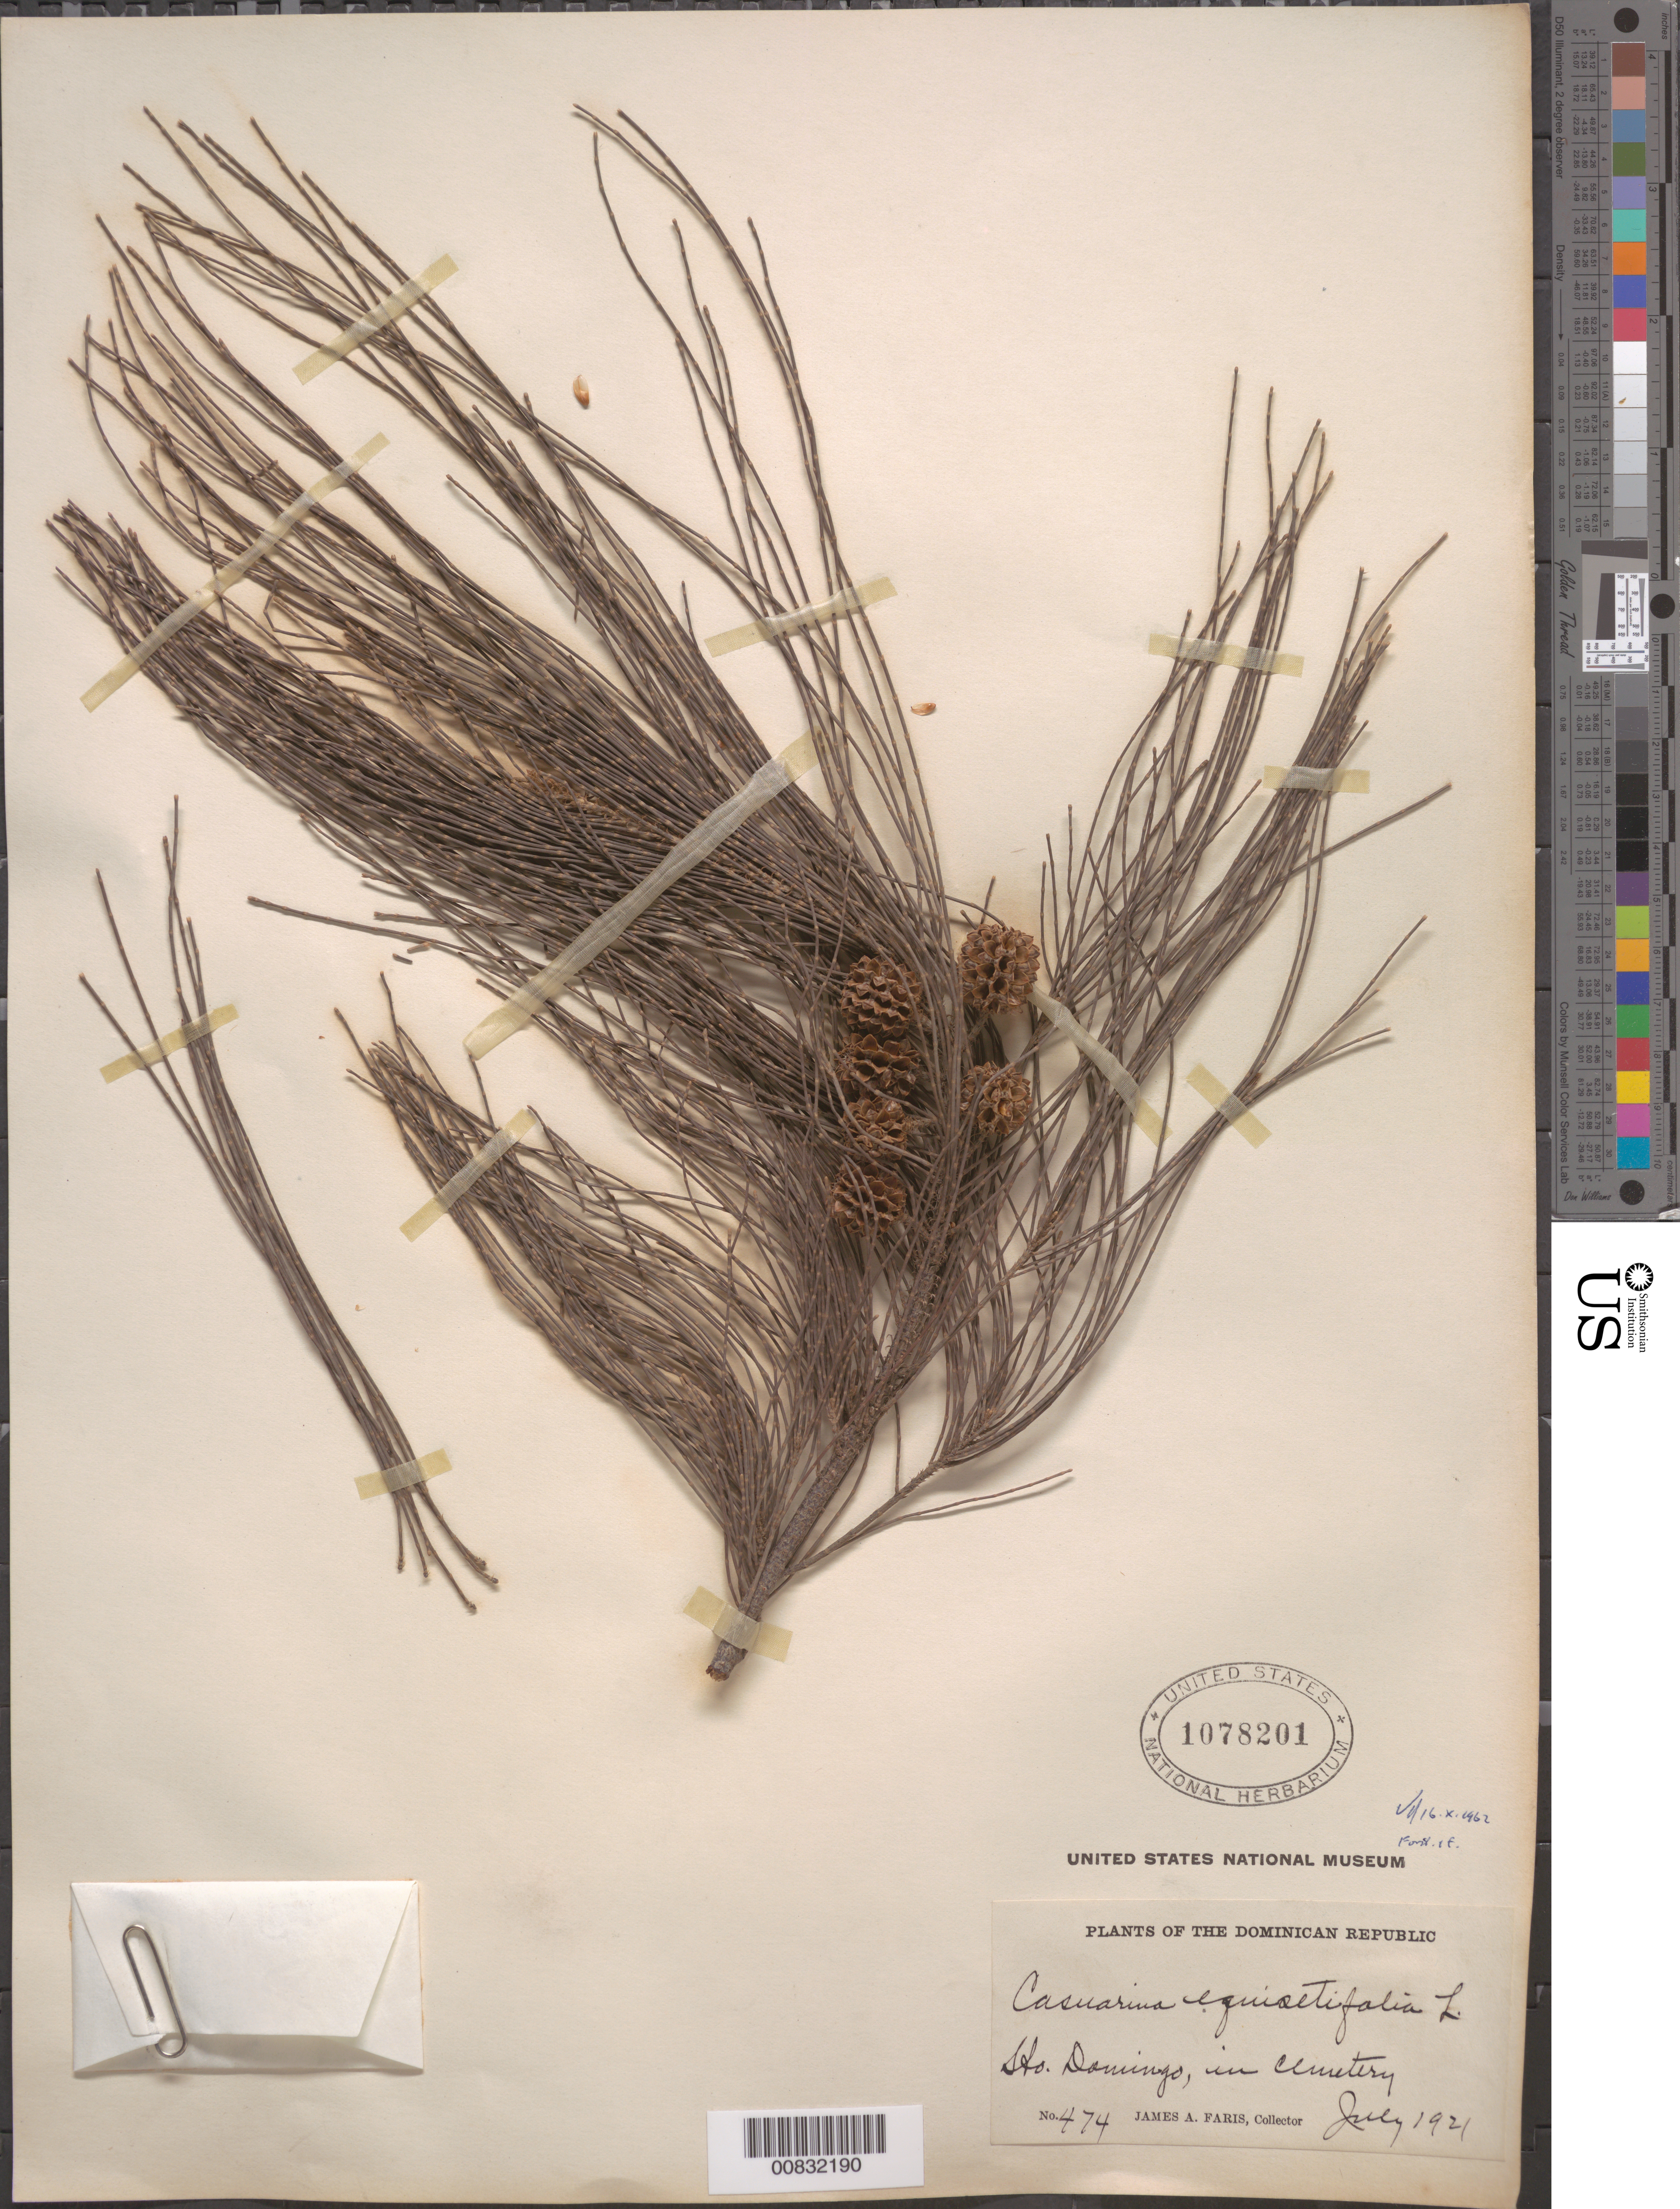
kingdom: Plantae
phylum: Tracheophyta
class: Magnoliopsida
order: Fagales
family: Casuarinaceae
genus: Casuarina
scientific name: Casuarina equisetifolia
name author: L.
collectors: J. Faris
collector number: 474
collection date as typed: Jul 1921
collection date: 1921-07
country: Dominican Republic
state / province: San Cristóbal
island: Hispaniola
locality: Sto. Domingo, in cemetery.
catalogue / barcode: US 1078201